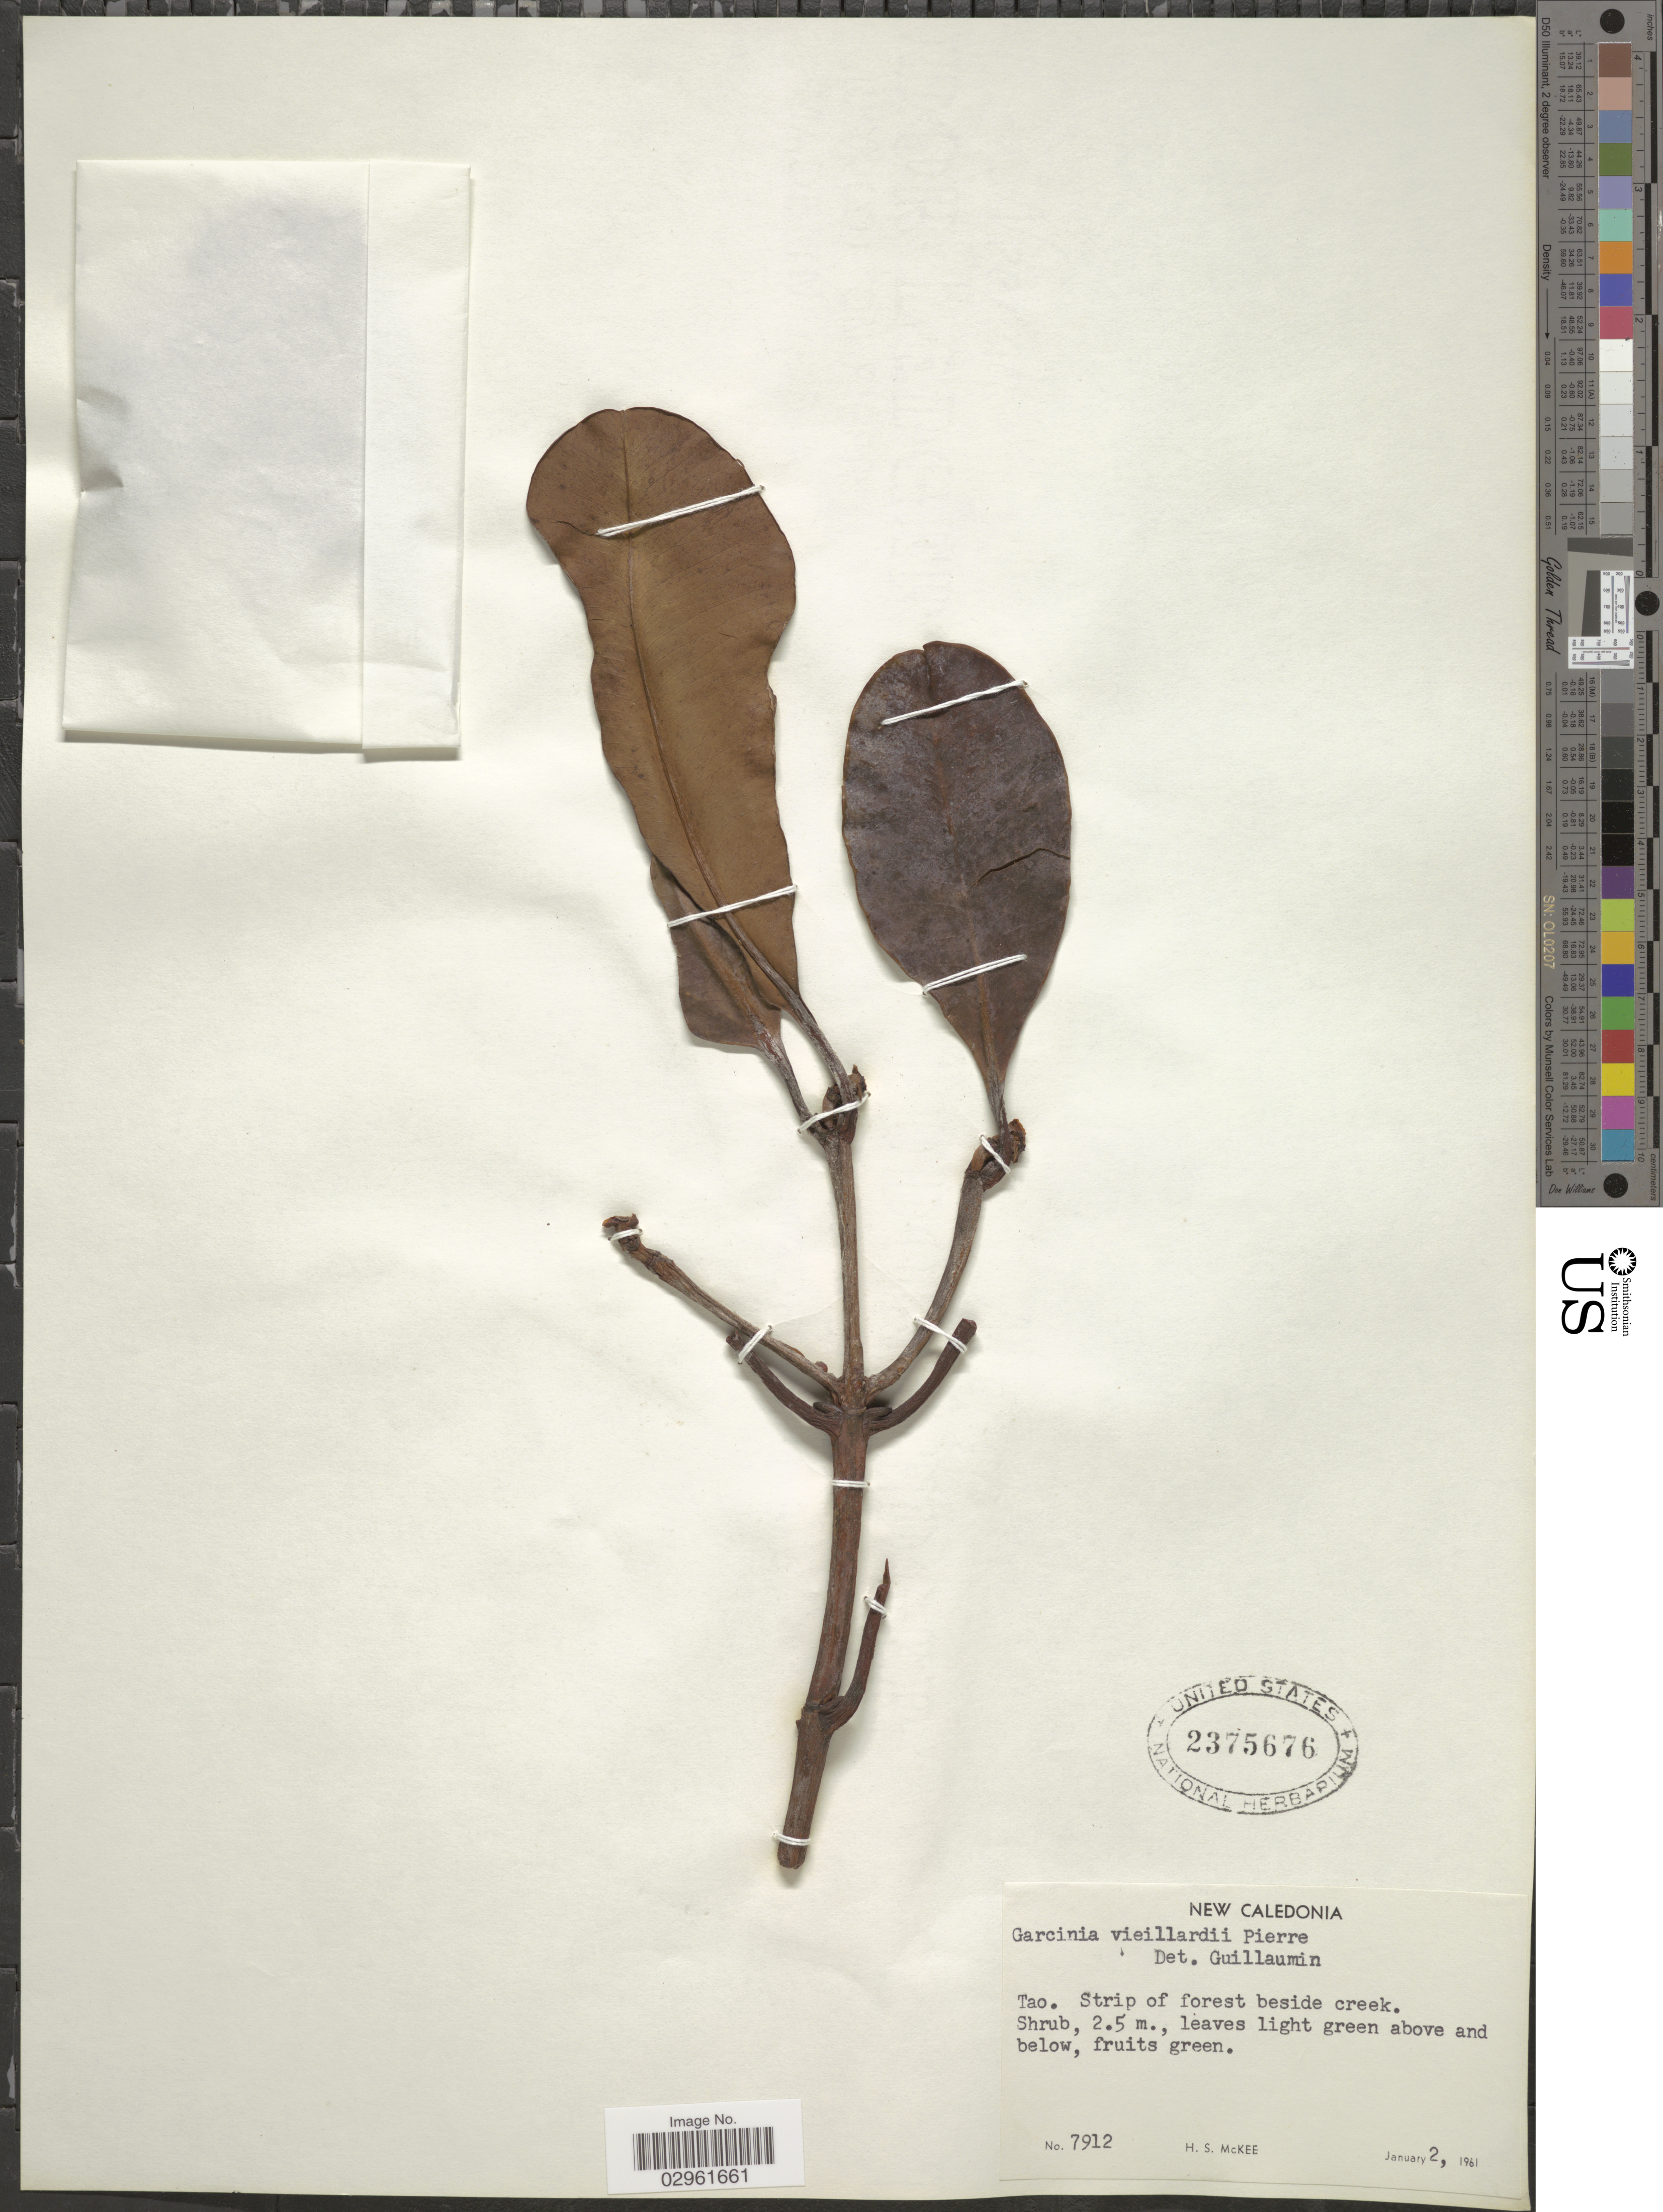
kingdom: Plantae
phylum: Tracheophyta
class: Magnoliopsida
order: Malpighiales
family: Clusiaceae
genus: Garcinia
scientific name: Garcinia vieillardii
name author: Pierre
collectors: H. S. McKee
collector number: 7912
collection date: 1961-01-02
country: New Caledonia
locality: Tao. Strip of forest beside creek.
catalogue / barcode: US 2375676